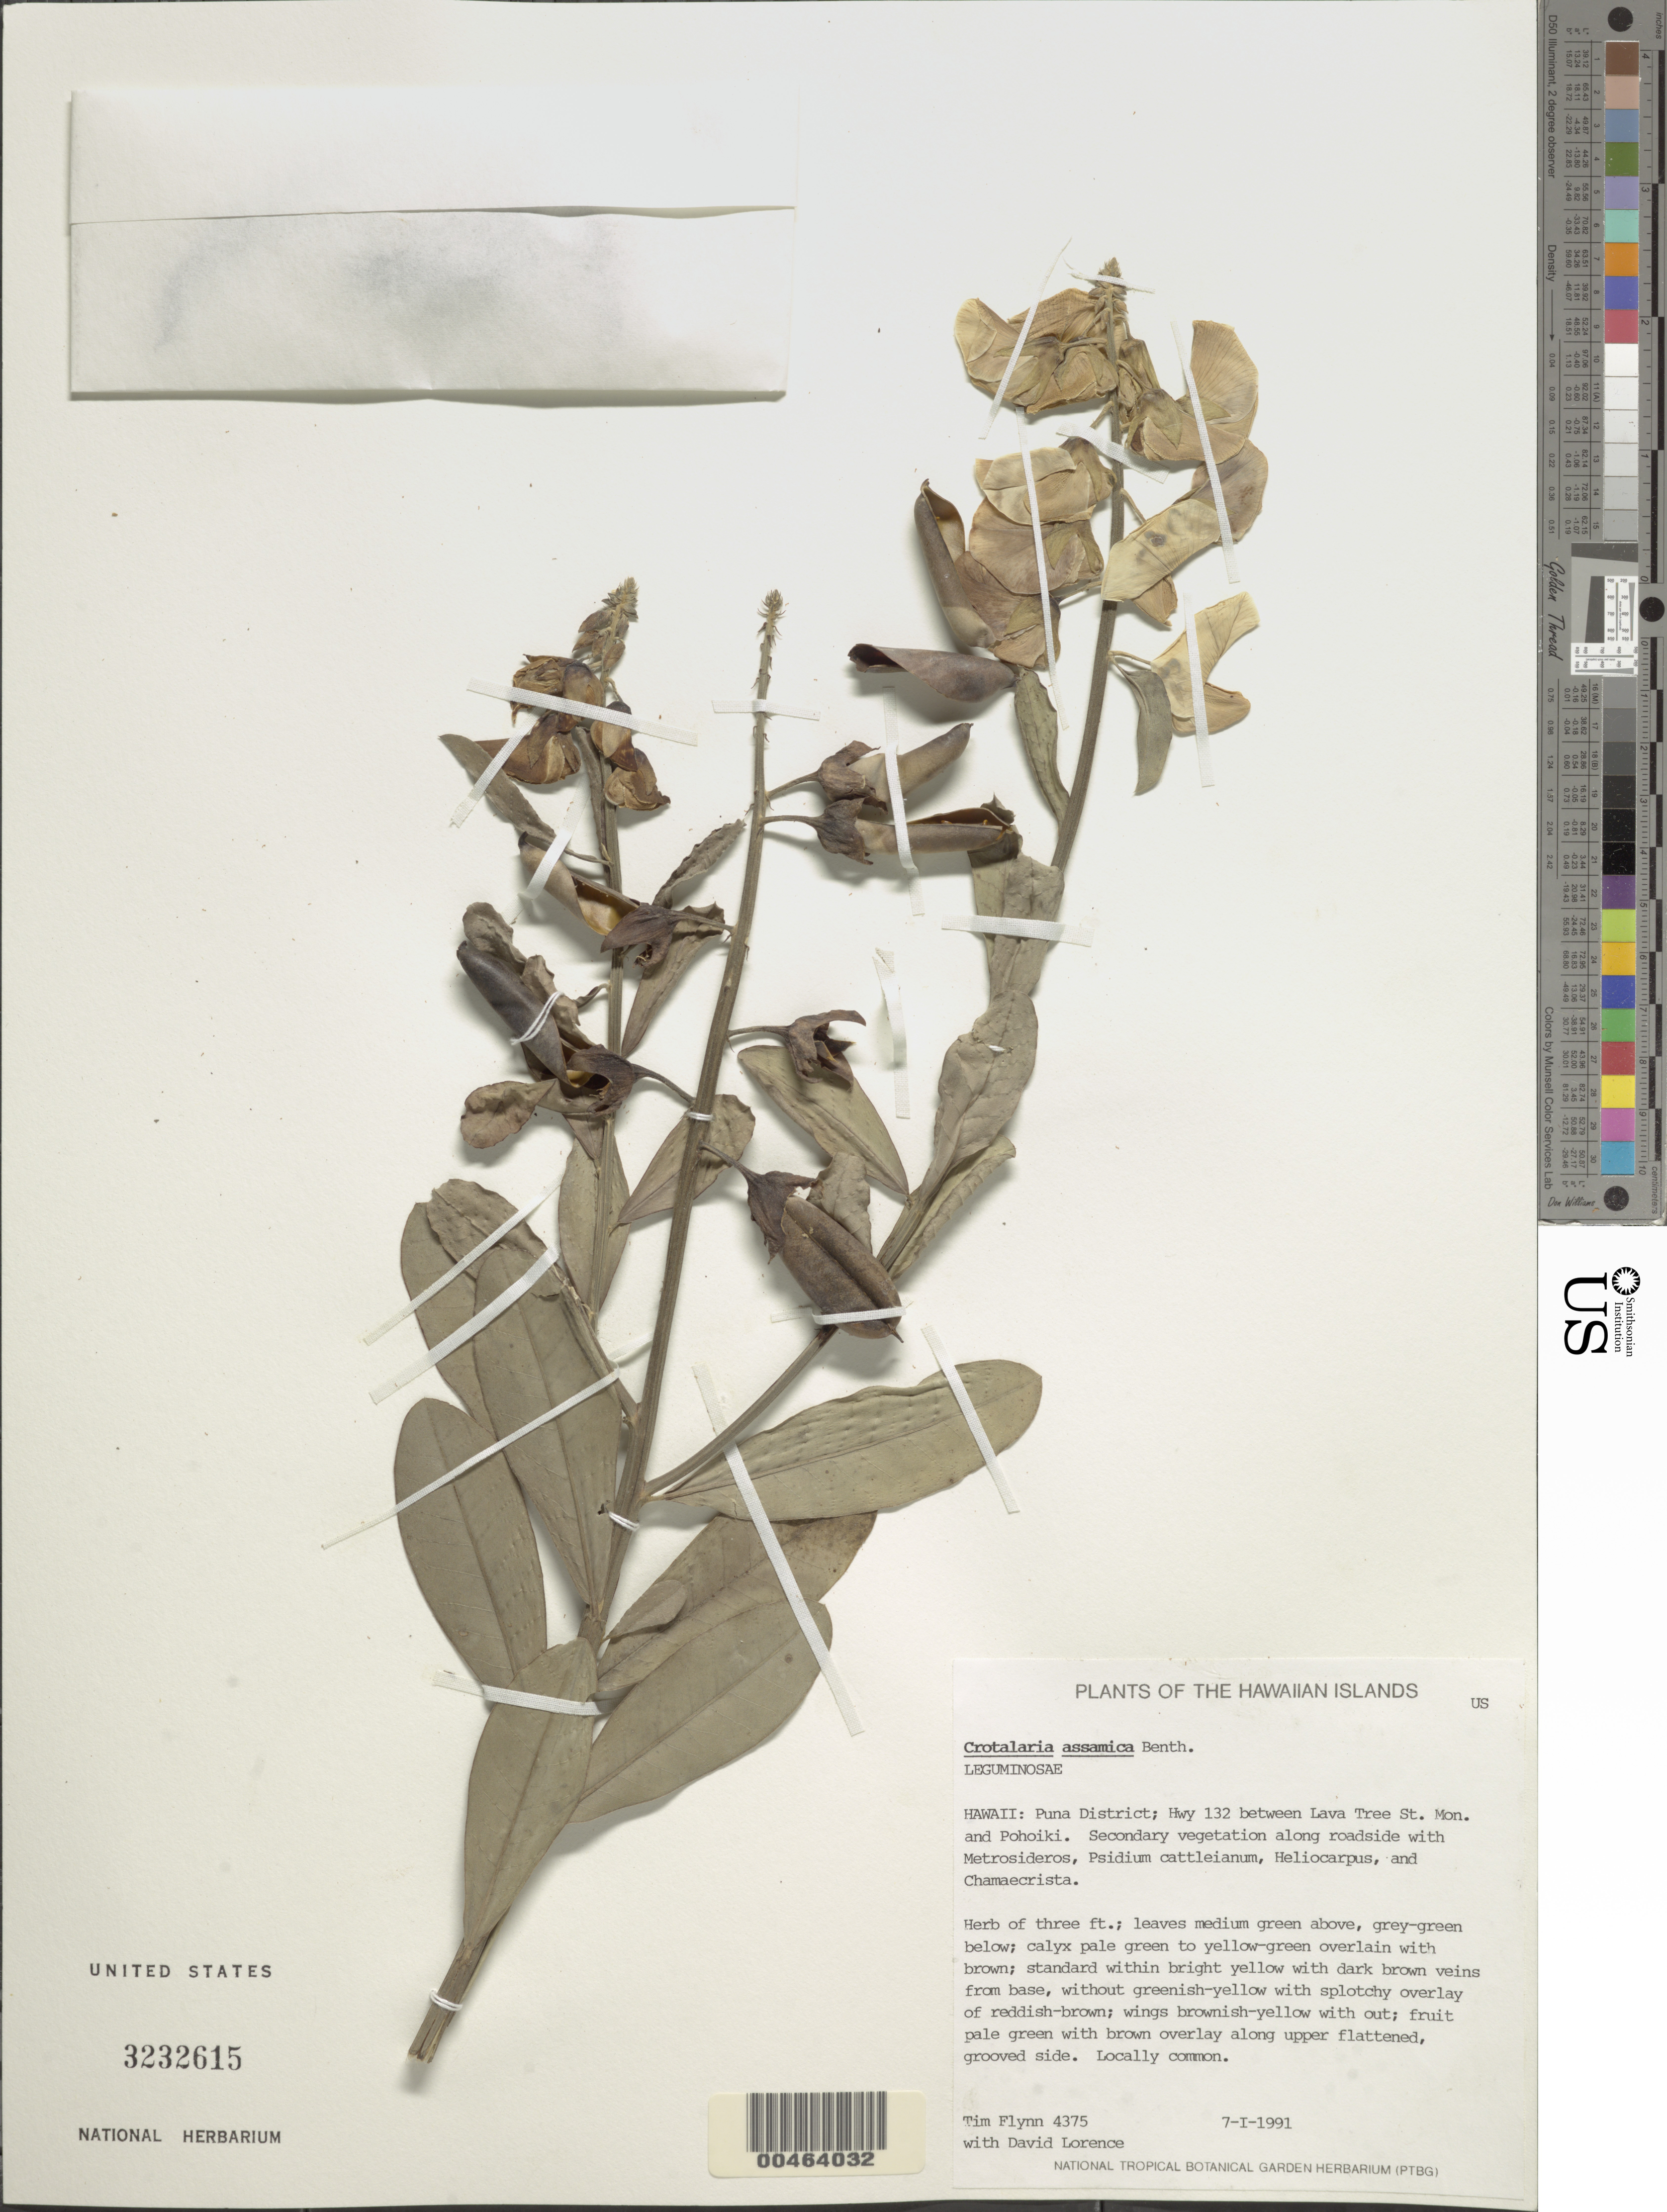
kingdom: Plantae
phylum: Tracheophyta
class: Magnoliopsida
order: Fabales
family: Fabaceae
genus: Crotalaria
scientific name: Crotalaria assamica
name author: Benth.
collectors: T. W. Flynn & D. Lorence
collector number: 4375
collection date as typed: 7 Jan 1991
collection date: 1991-01-07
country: United States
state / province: Hawaii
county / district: Hawaii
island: Hawaii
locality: Puna District; Hwy 132 between Lava Tree St. Mon. and Pohoiki. Along roadside.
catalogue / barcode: US 3232615